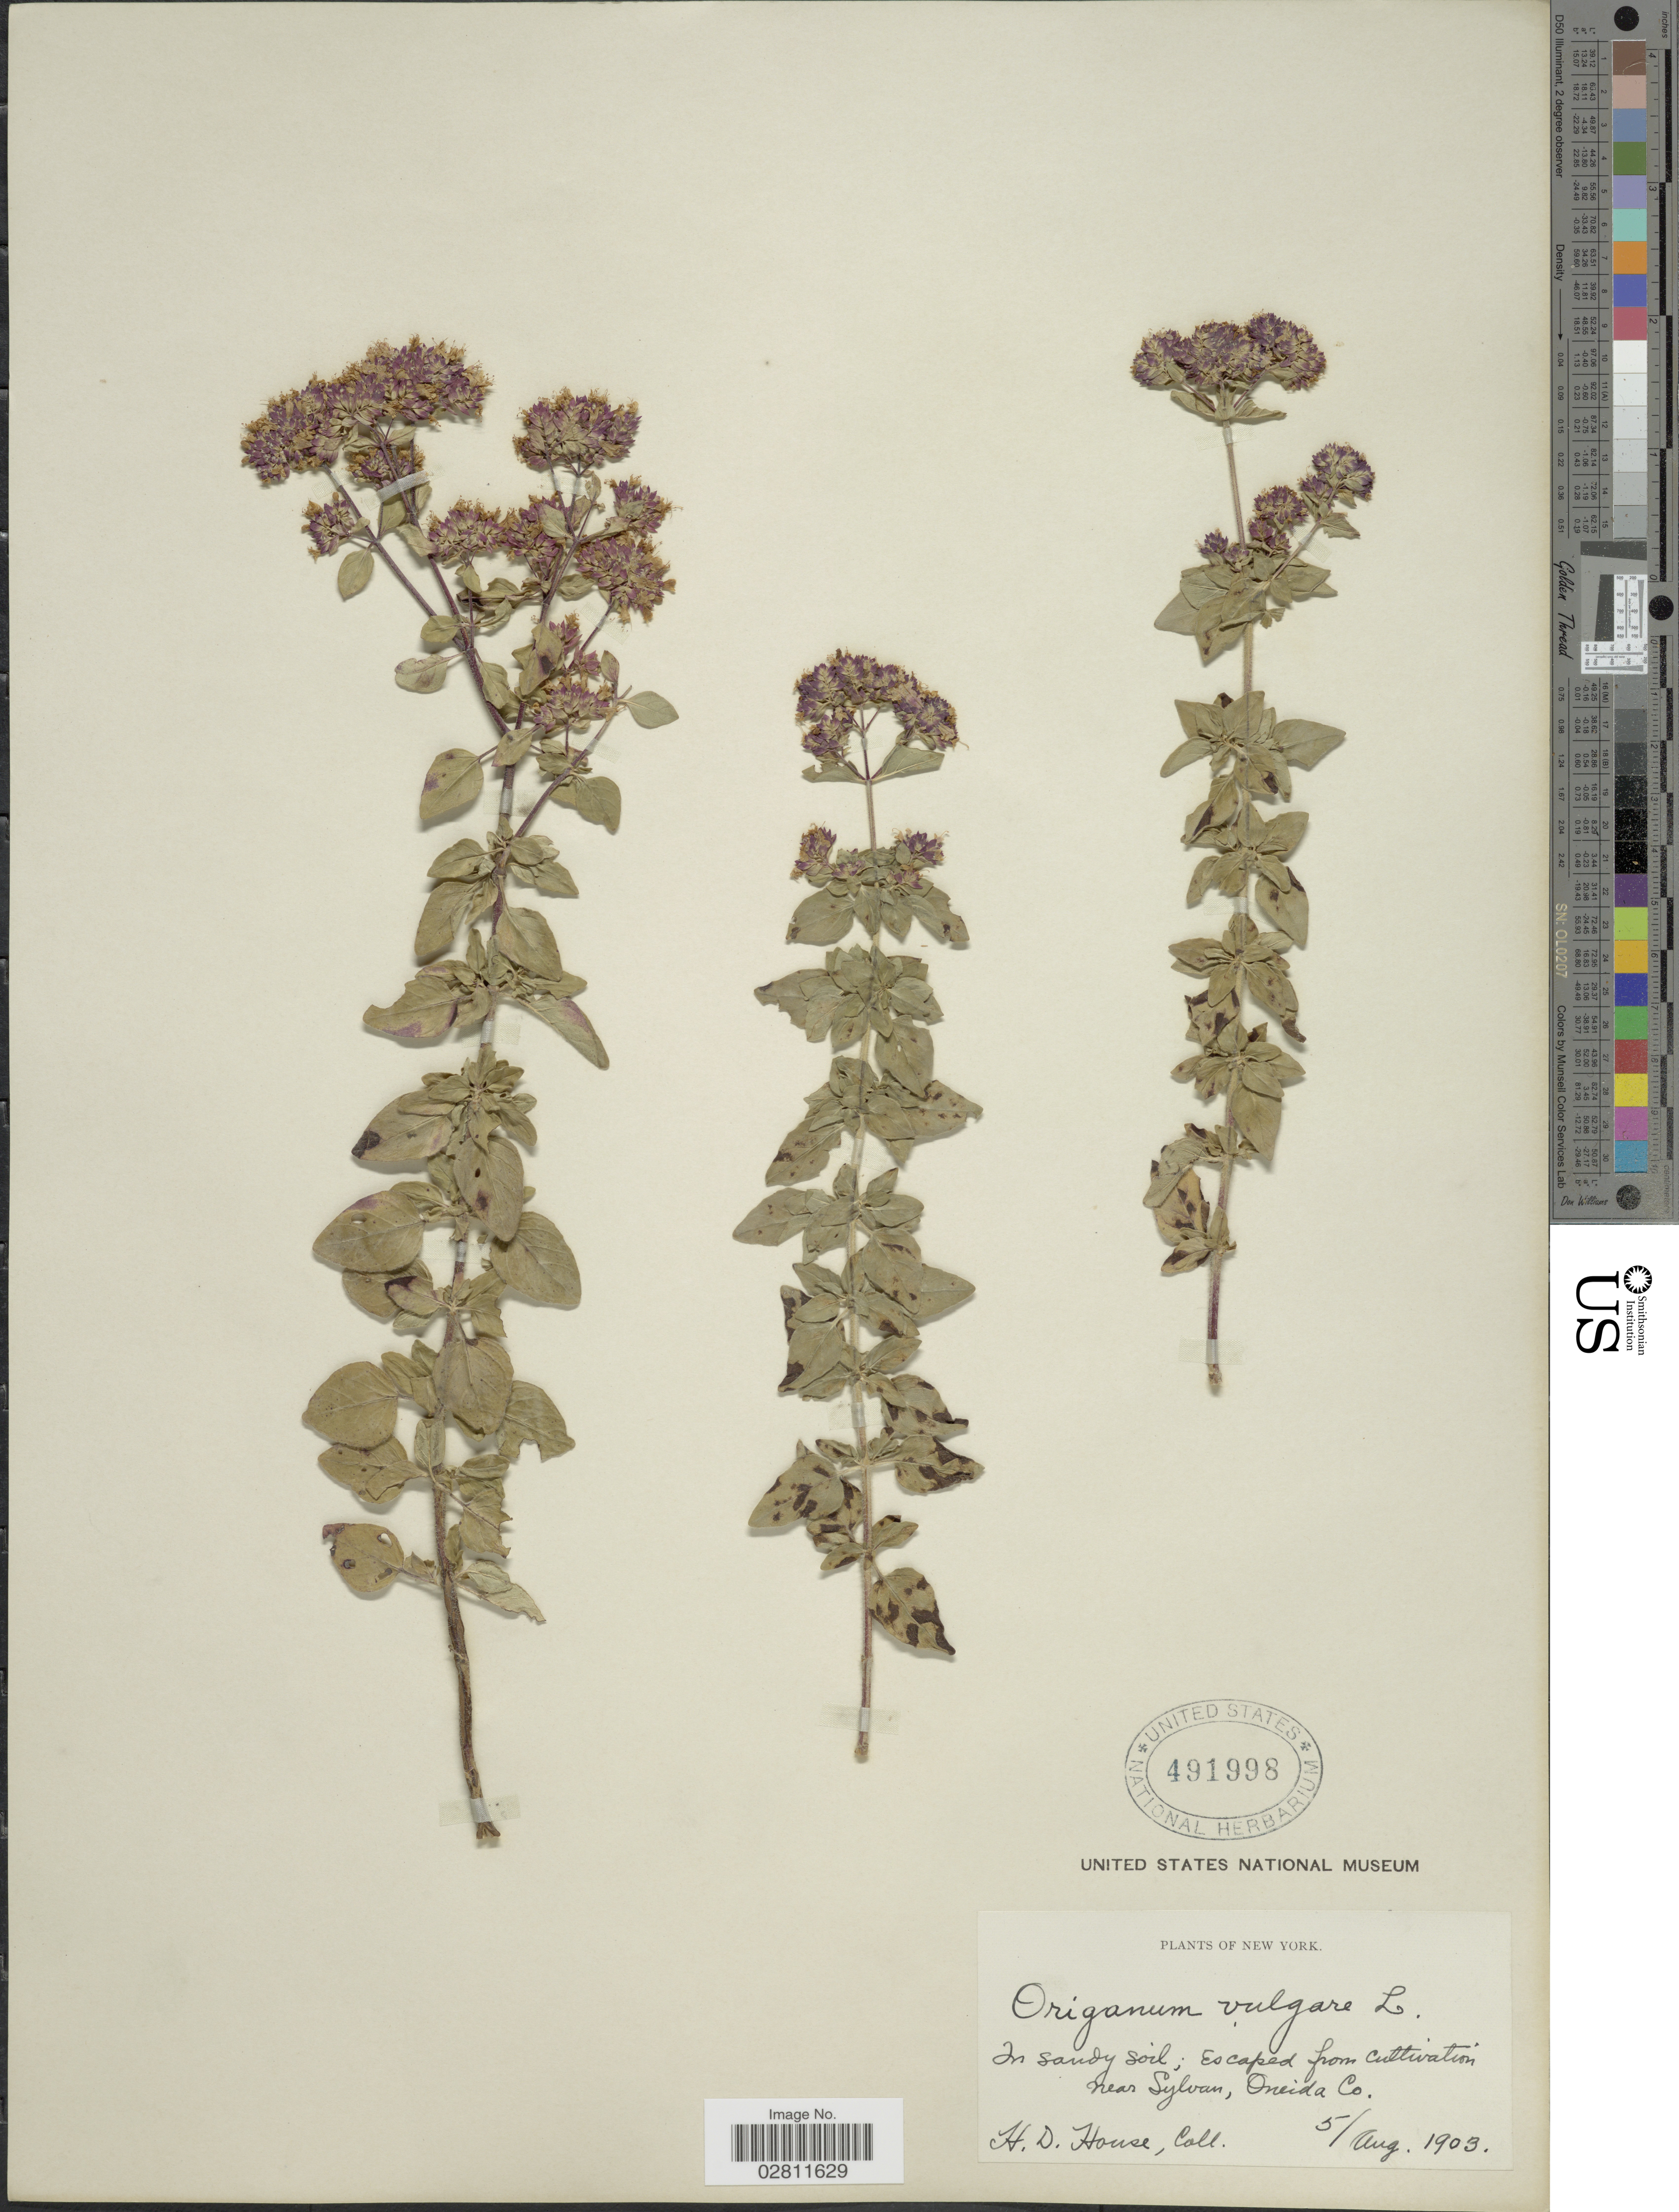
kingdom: Plantae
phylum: Tracheophyta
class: Magnoliopsida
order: Lamiales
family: Lamiaceae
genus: Origanum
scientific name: Origanum vulgare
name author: L.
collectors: H. D. House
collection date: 1903-08-05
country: United States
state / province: New York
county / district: Oneida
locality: In sandy soil; Escaped from cultivation near Sylvan, Oneida Co.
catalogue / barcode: US 491998